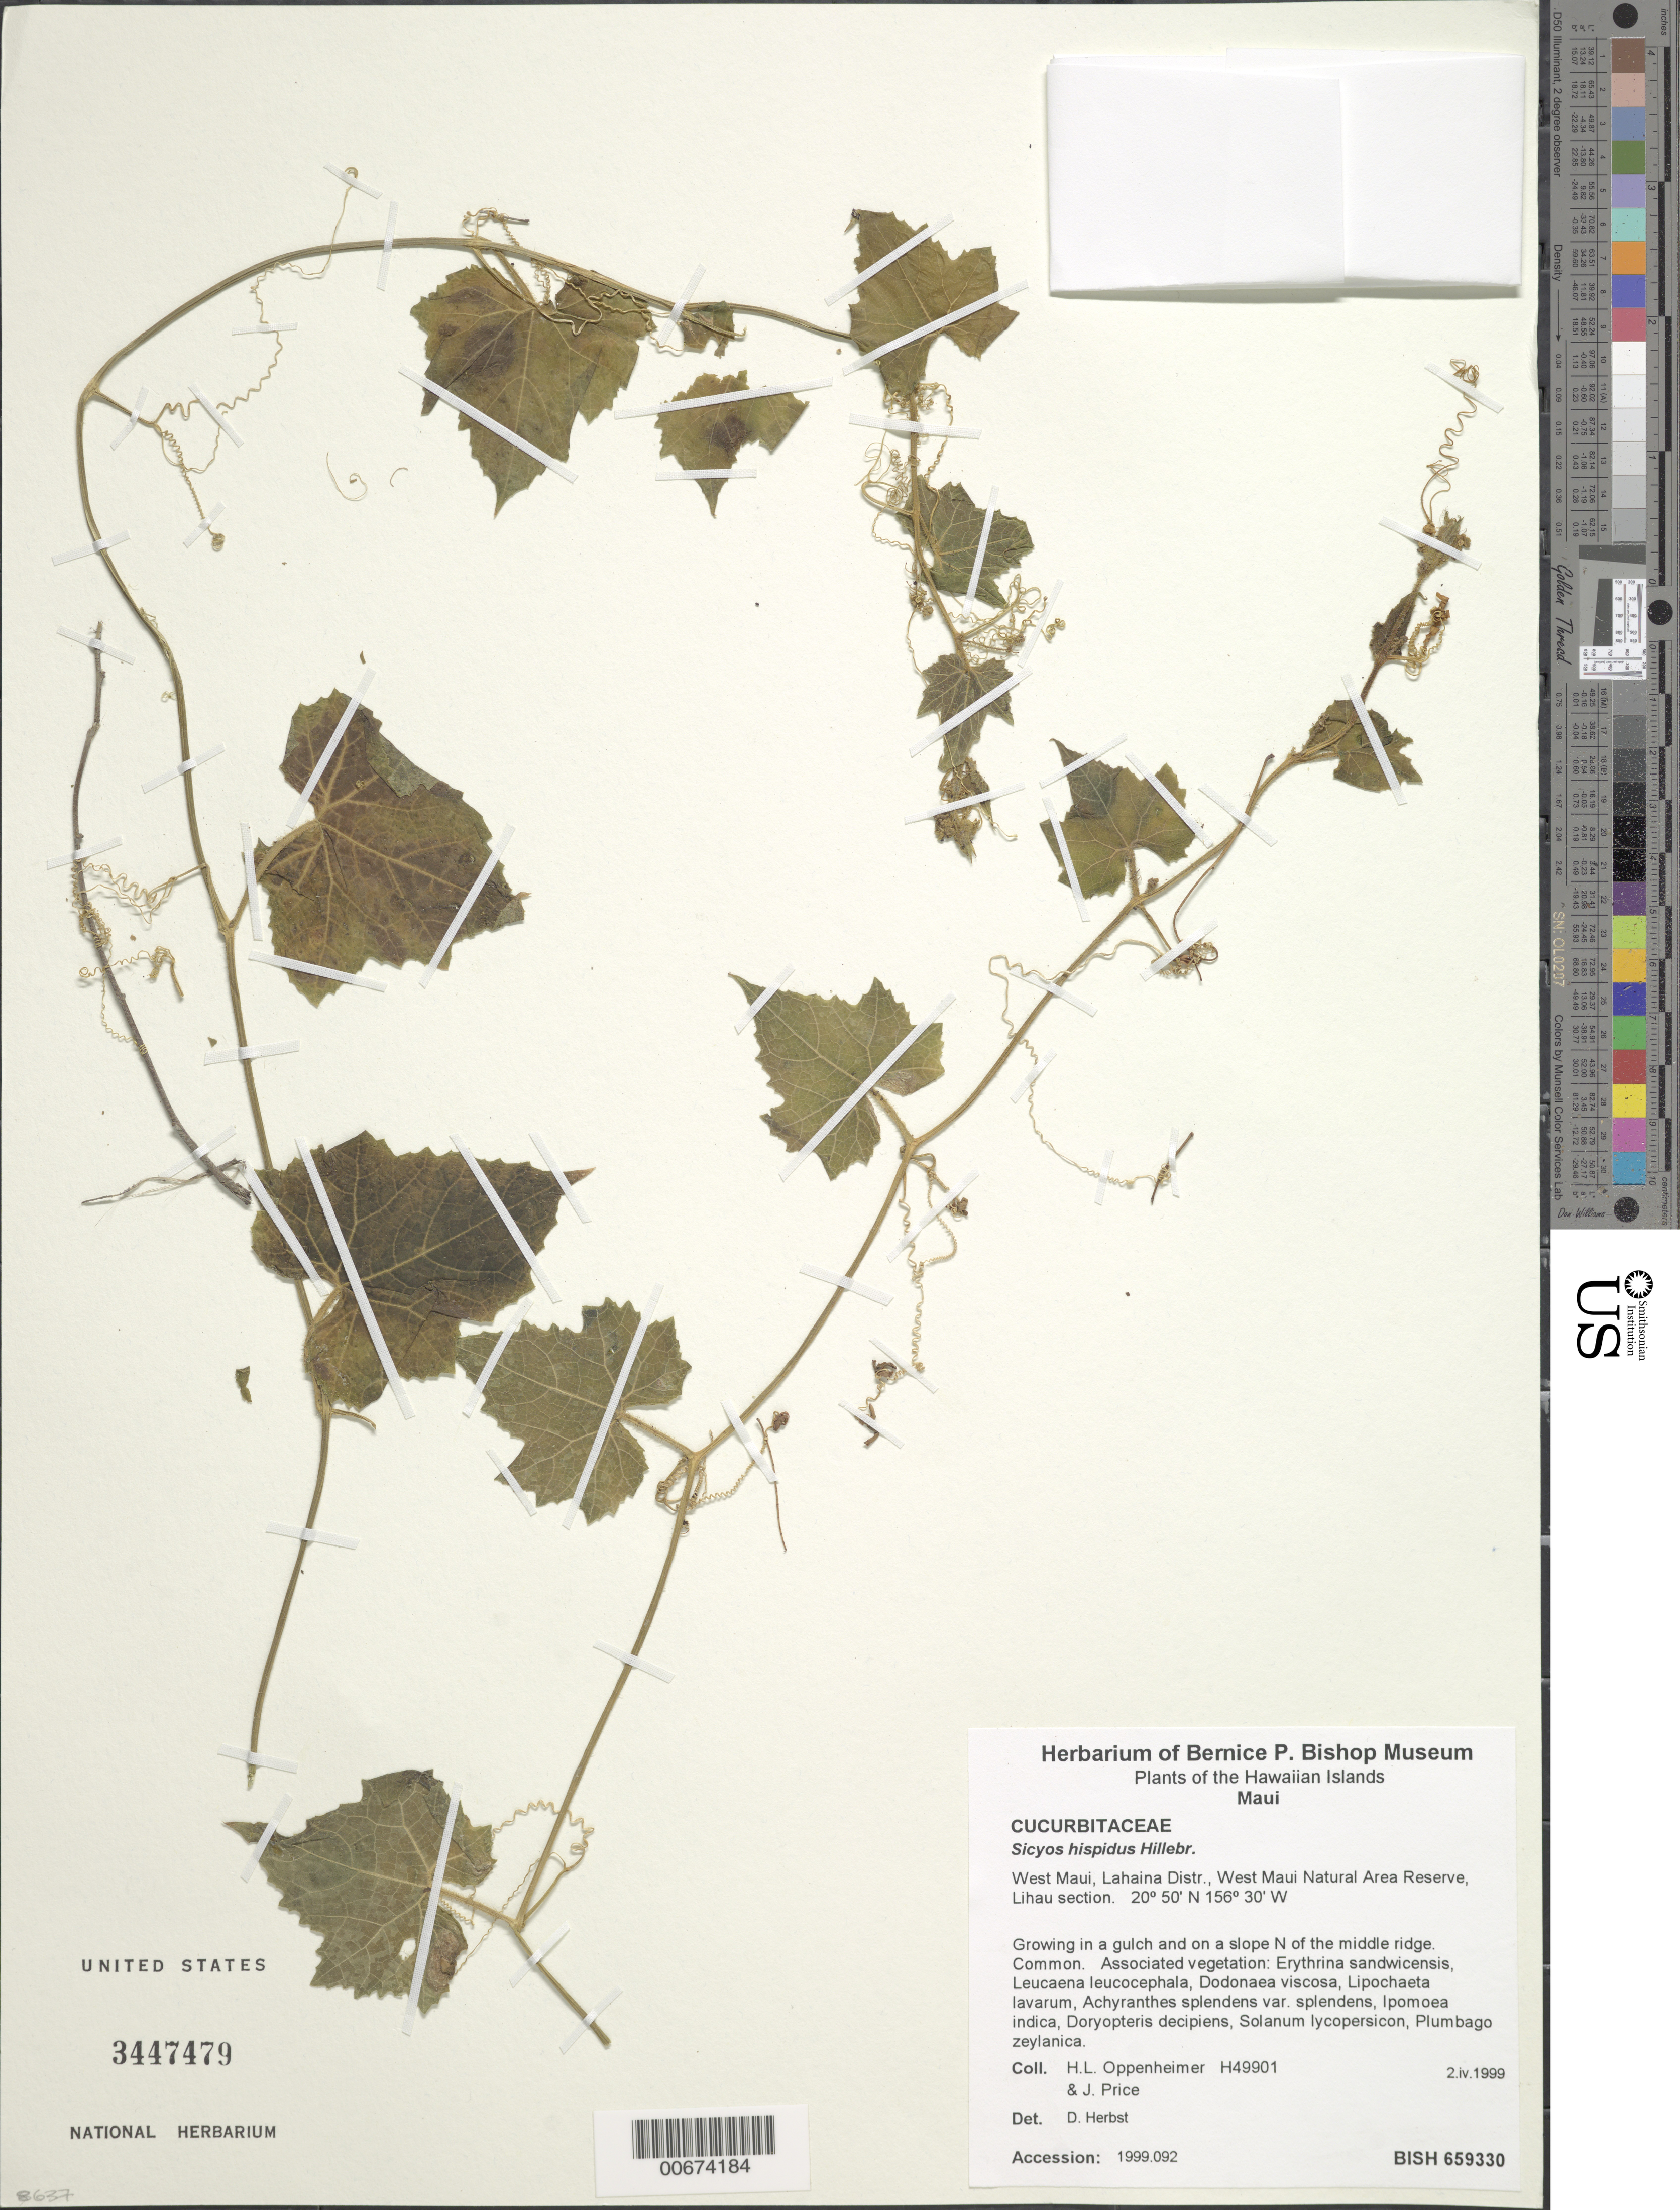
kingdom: Plantae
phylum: Tracheophyta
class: Magnoliopsida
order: Cucurbitales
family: Cucurbitaceae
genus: Sicyos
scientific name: Sicyos hispidus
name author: Hillebr.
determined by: Herbst, D. R.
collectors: H. L. Oppenheimer & J. Price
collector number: H49901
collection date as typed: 2 Apr 1999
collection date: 1999-04-02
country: United States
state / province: Hawaii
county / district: Maui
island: Maui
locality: W Maui, Lahaina Distr., W Maui Natural Area Reserve, Lihau section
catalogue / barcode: US 3447479